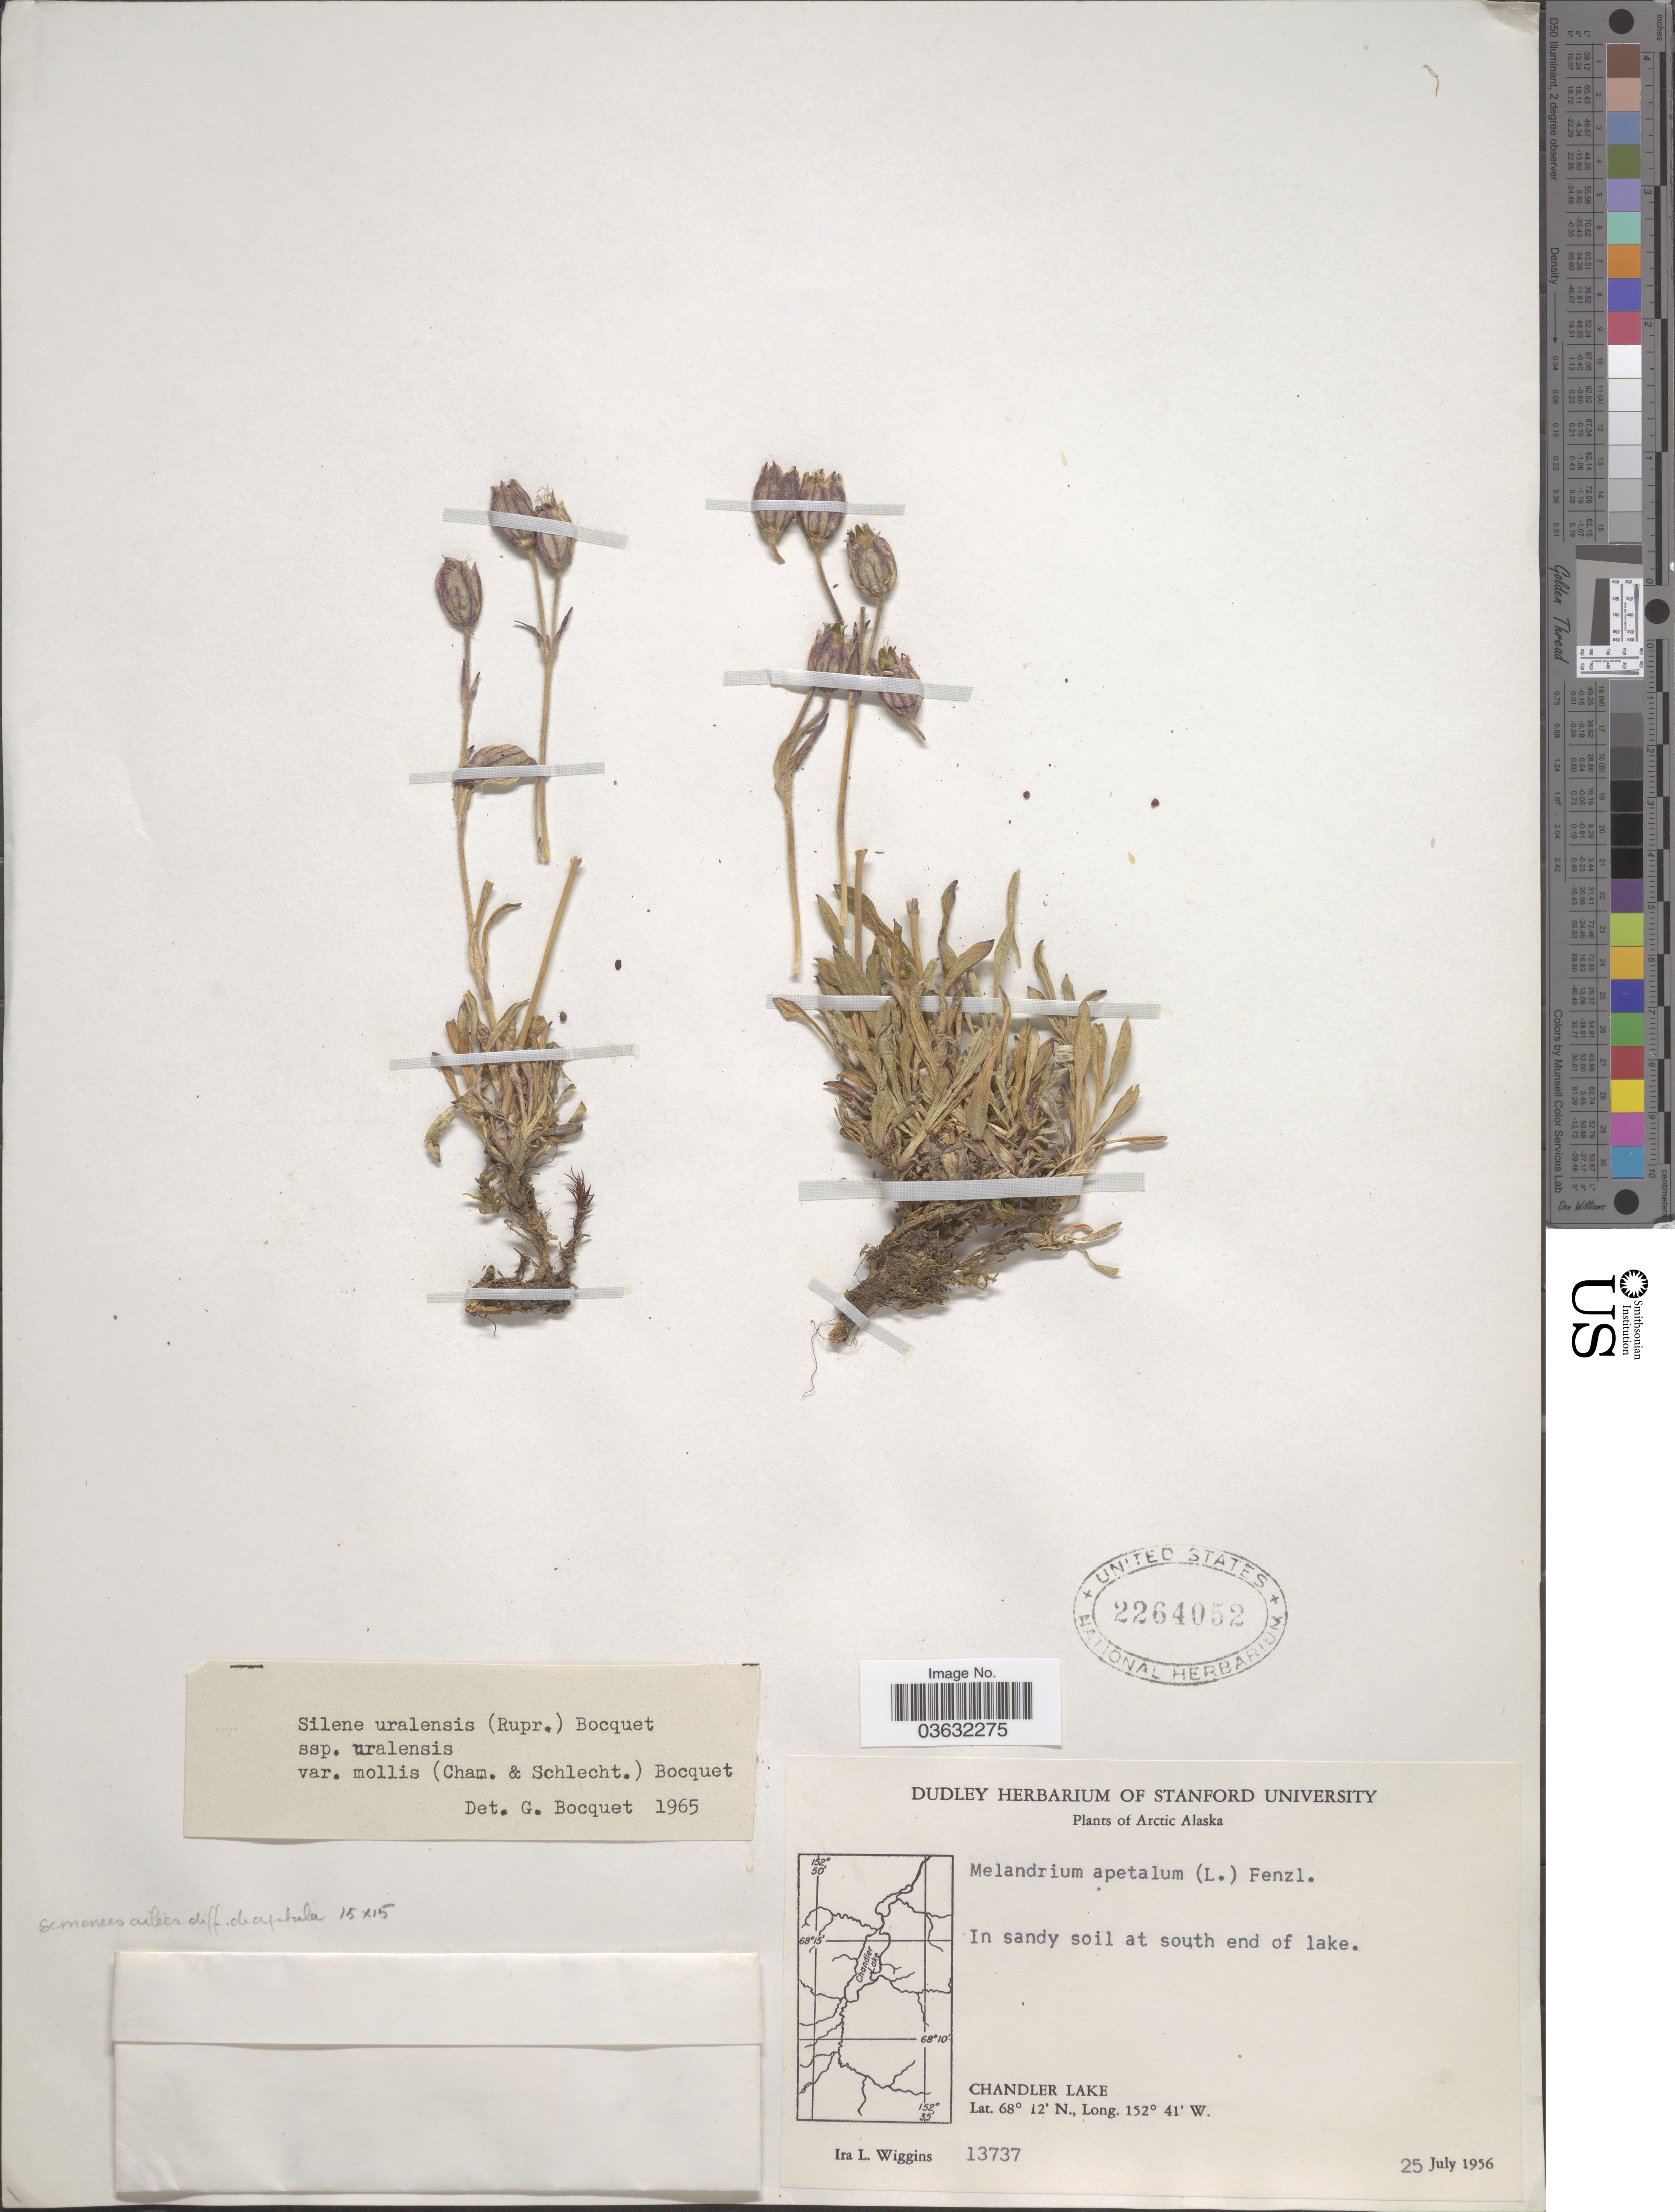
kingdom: Plantae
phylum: Tracheophyta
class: Magnoliopsida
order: Caryophyllales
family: Caryophyllaceae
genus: Silene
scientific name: Silene uralensis var. mollis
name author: (Cham. & Schltdl.) Bocquet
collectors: I. L. Wiggins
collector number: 13737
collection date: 1956-07-25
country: United States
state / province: Alaska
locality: Arctic Alaska. In sandy soil at south end of lake. Chandler Lake.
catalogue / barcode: US 2264052